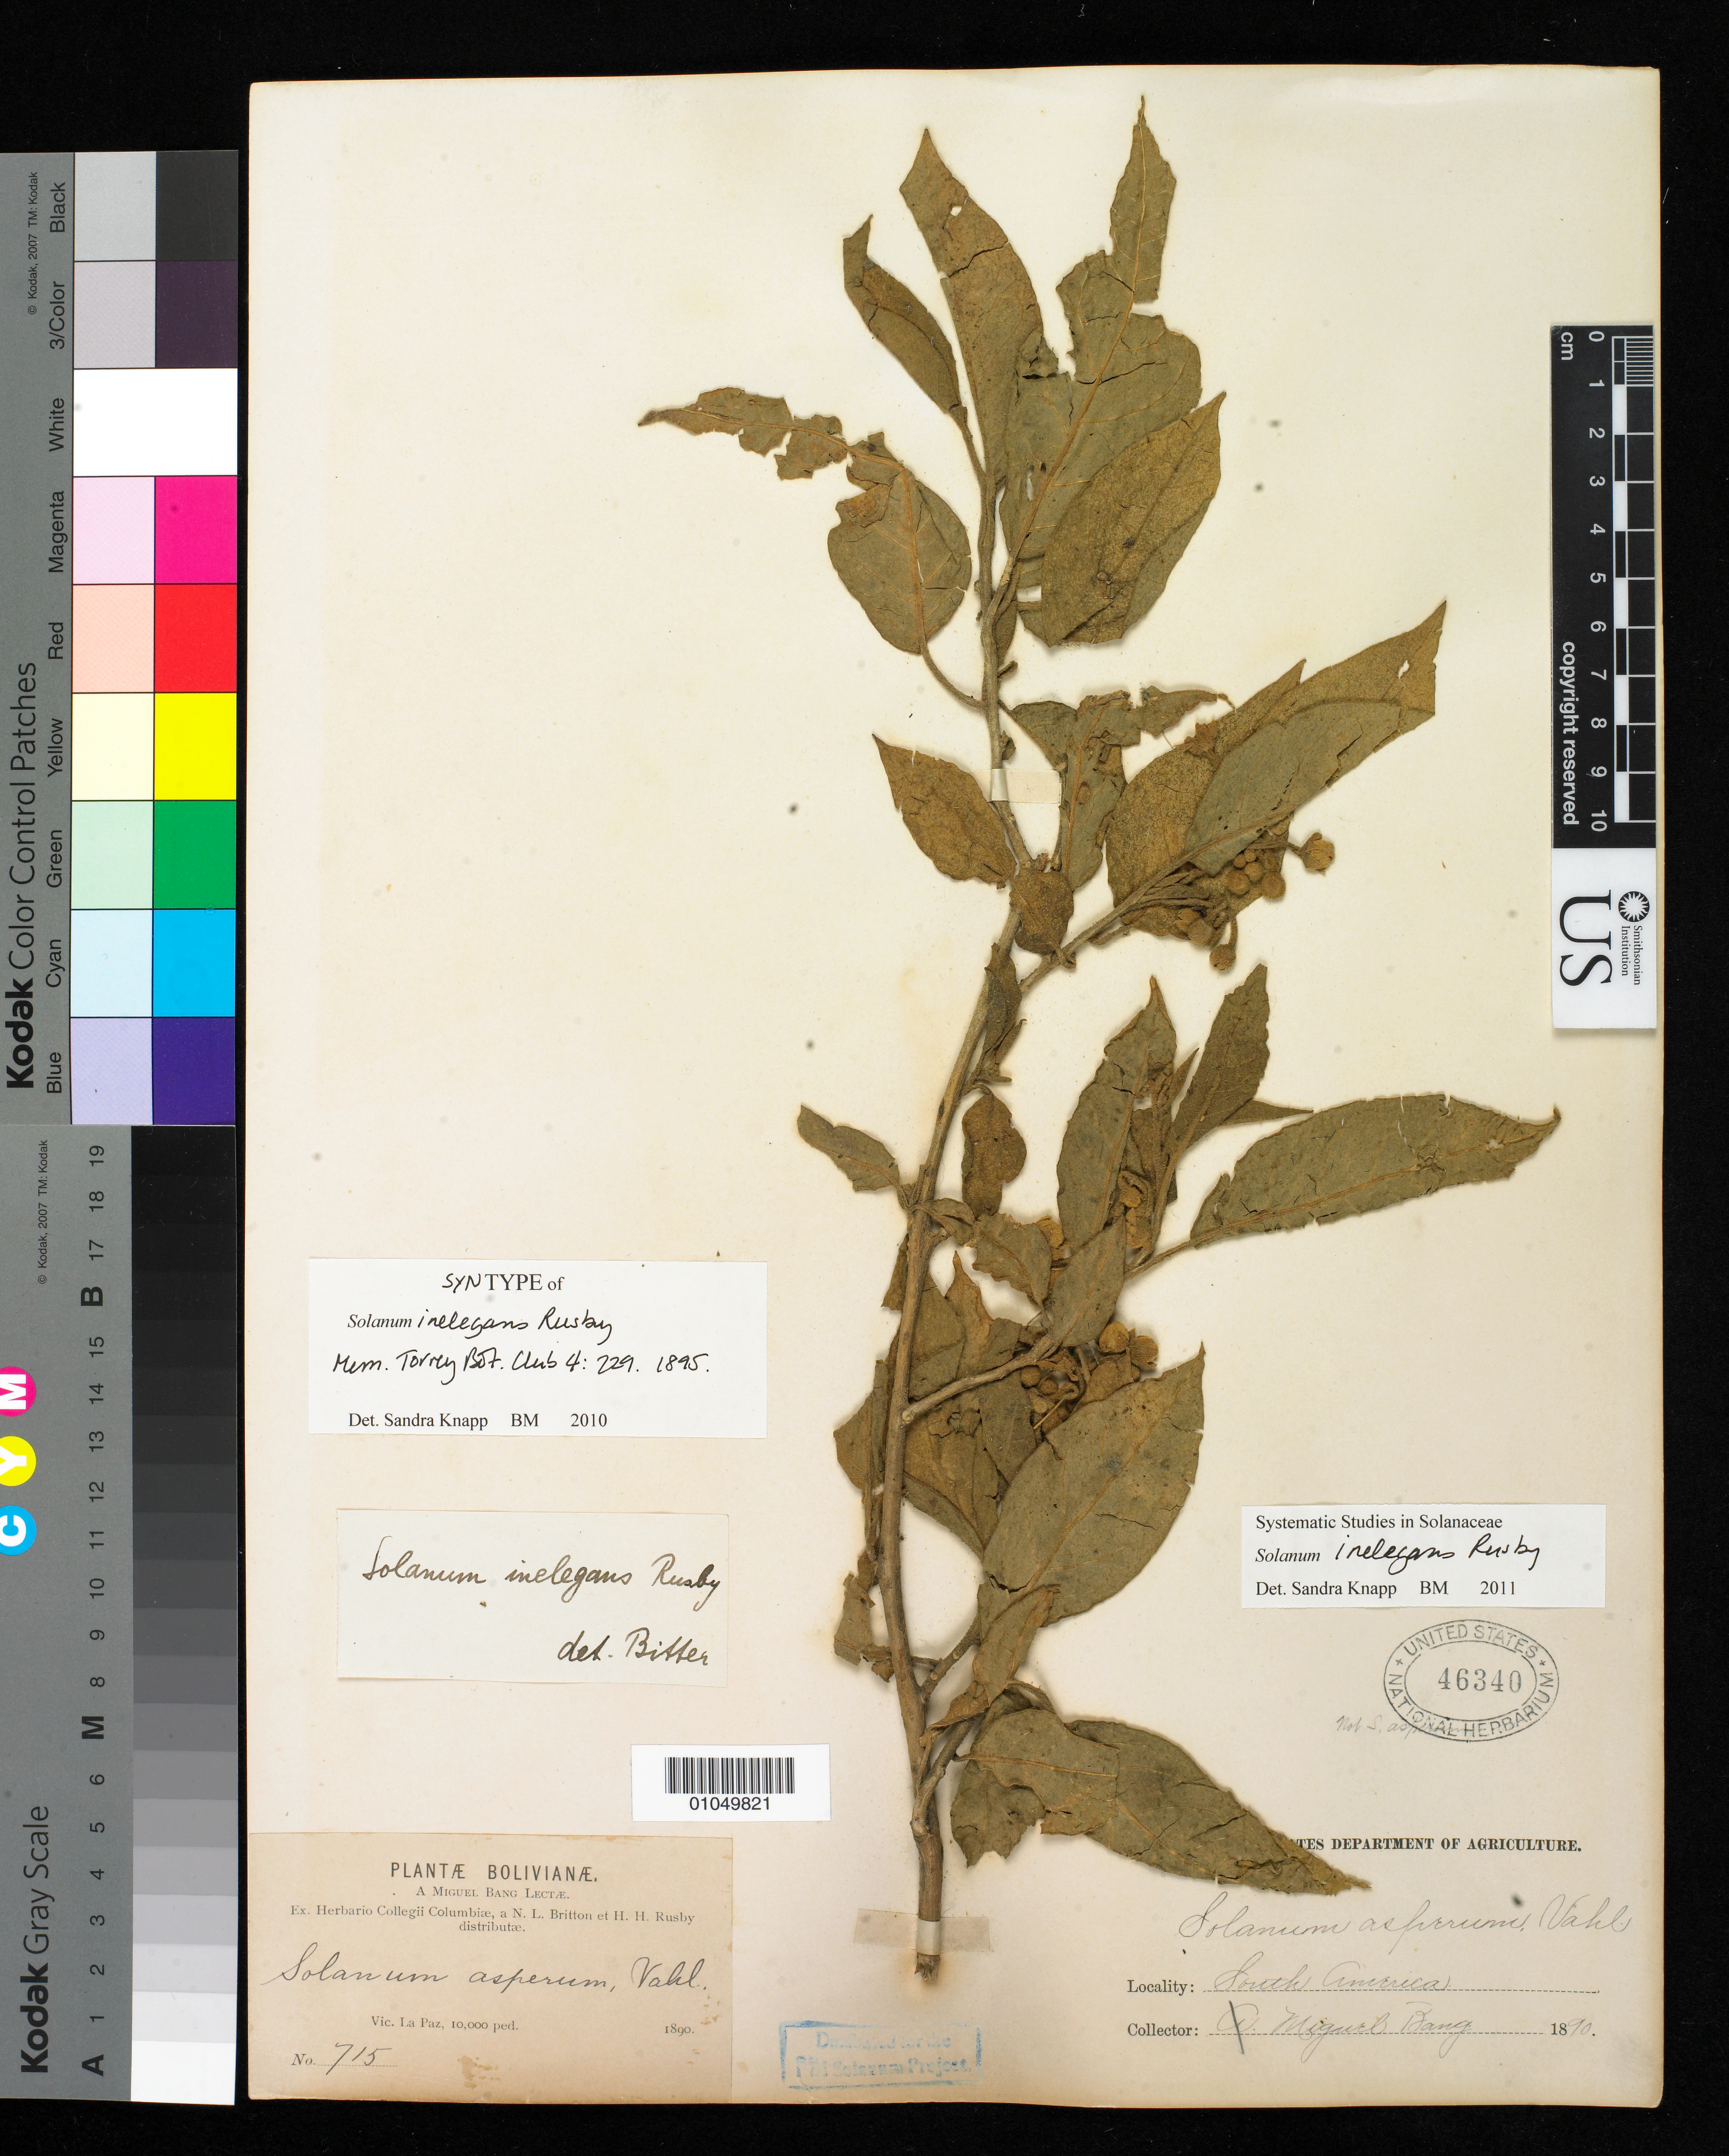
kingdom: Plantae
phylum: Tracheophyta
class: Magnoliopsida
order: Solanales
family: Solanaceae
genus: Solanum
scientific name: Solanum inelegans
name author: Rusby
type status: Syntype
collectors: M. Bang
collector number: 715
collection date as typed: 1890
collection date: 1890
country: Bolivia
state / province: La Paz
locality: Vic. La Paz.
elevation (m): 3048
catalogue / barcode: US 46340